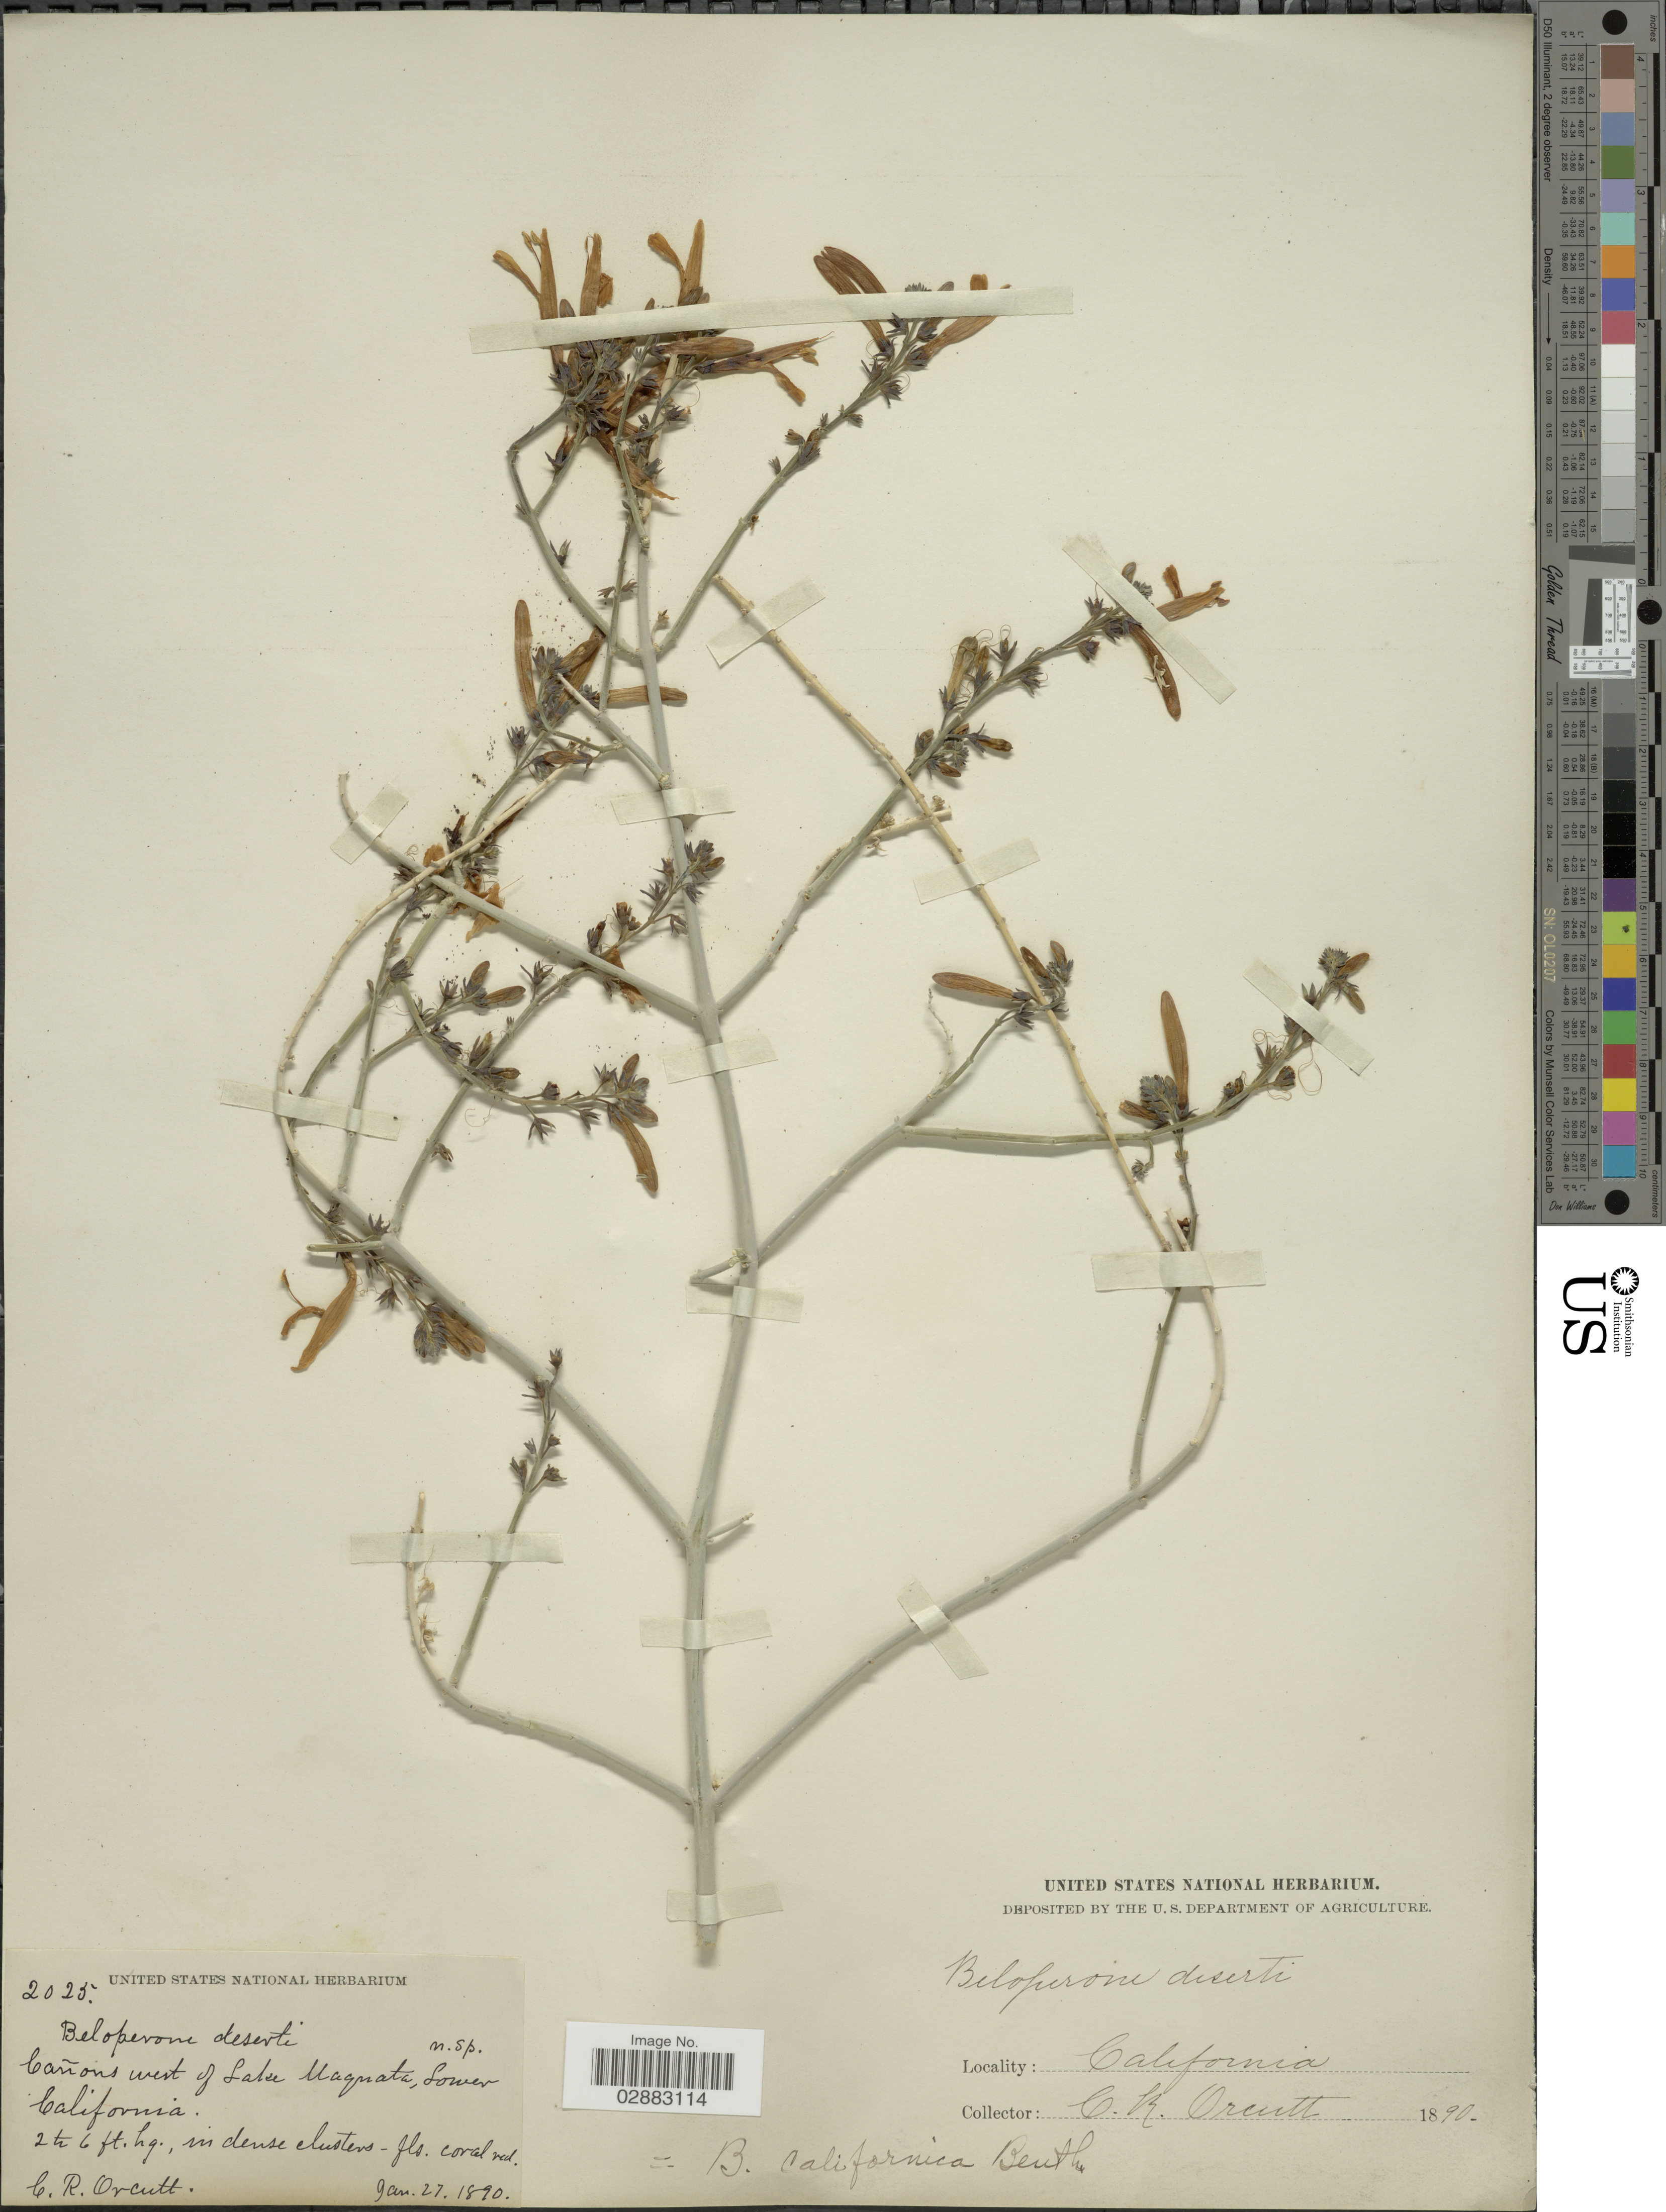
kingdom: Plantae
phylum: Tracheophyta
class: Magnoliopsida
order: Lamiales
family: Acanthaceae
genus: Beloperone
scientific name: Beloperone californica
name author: Benth.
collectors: C. R. Orcutt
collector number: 2025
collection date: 1890-01-27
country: Mexico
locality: Cañons west of Lake Maqnata, Lower California.